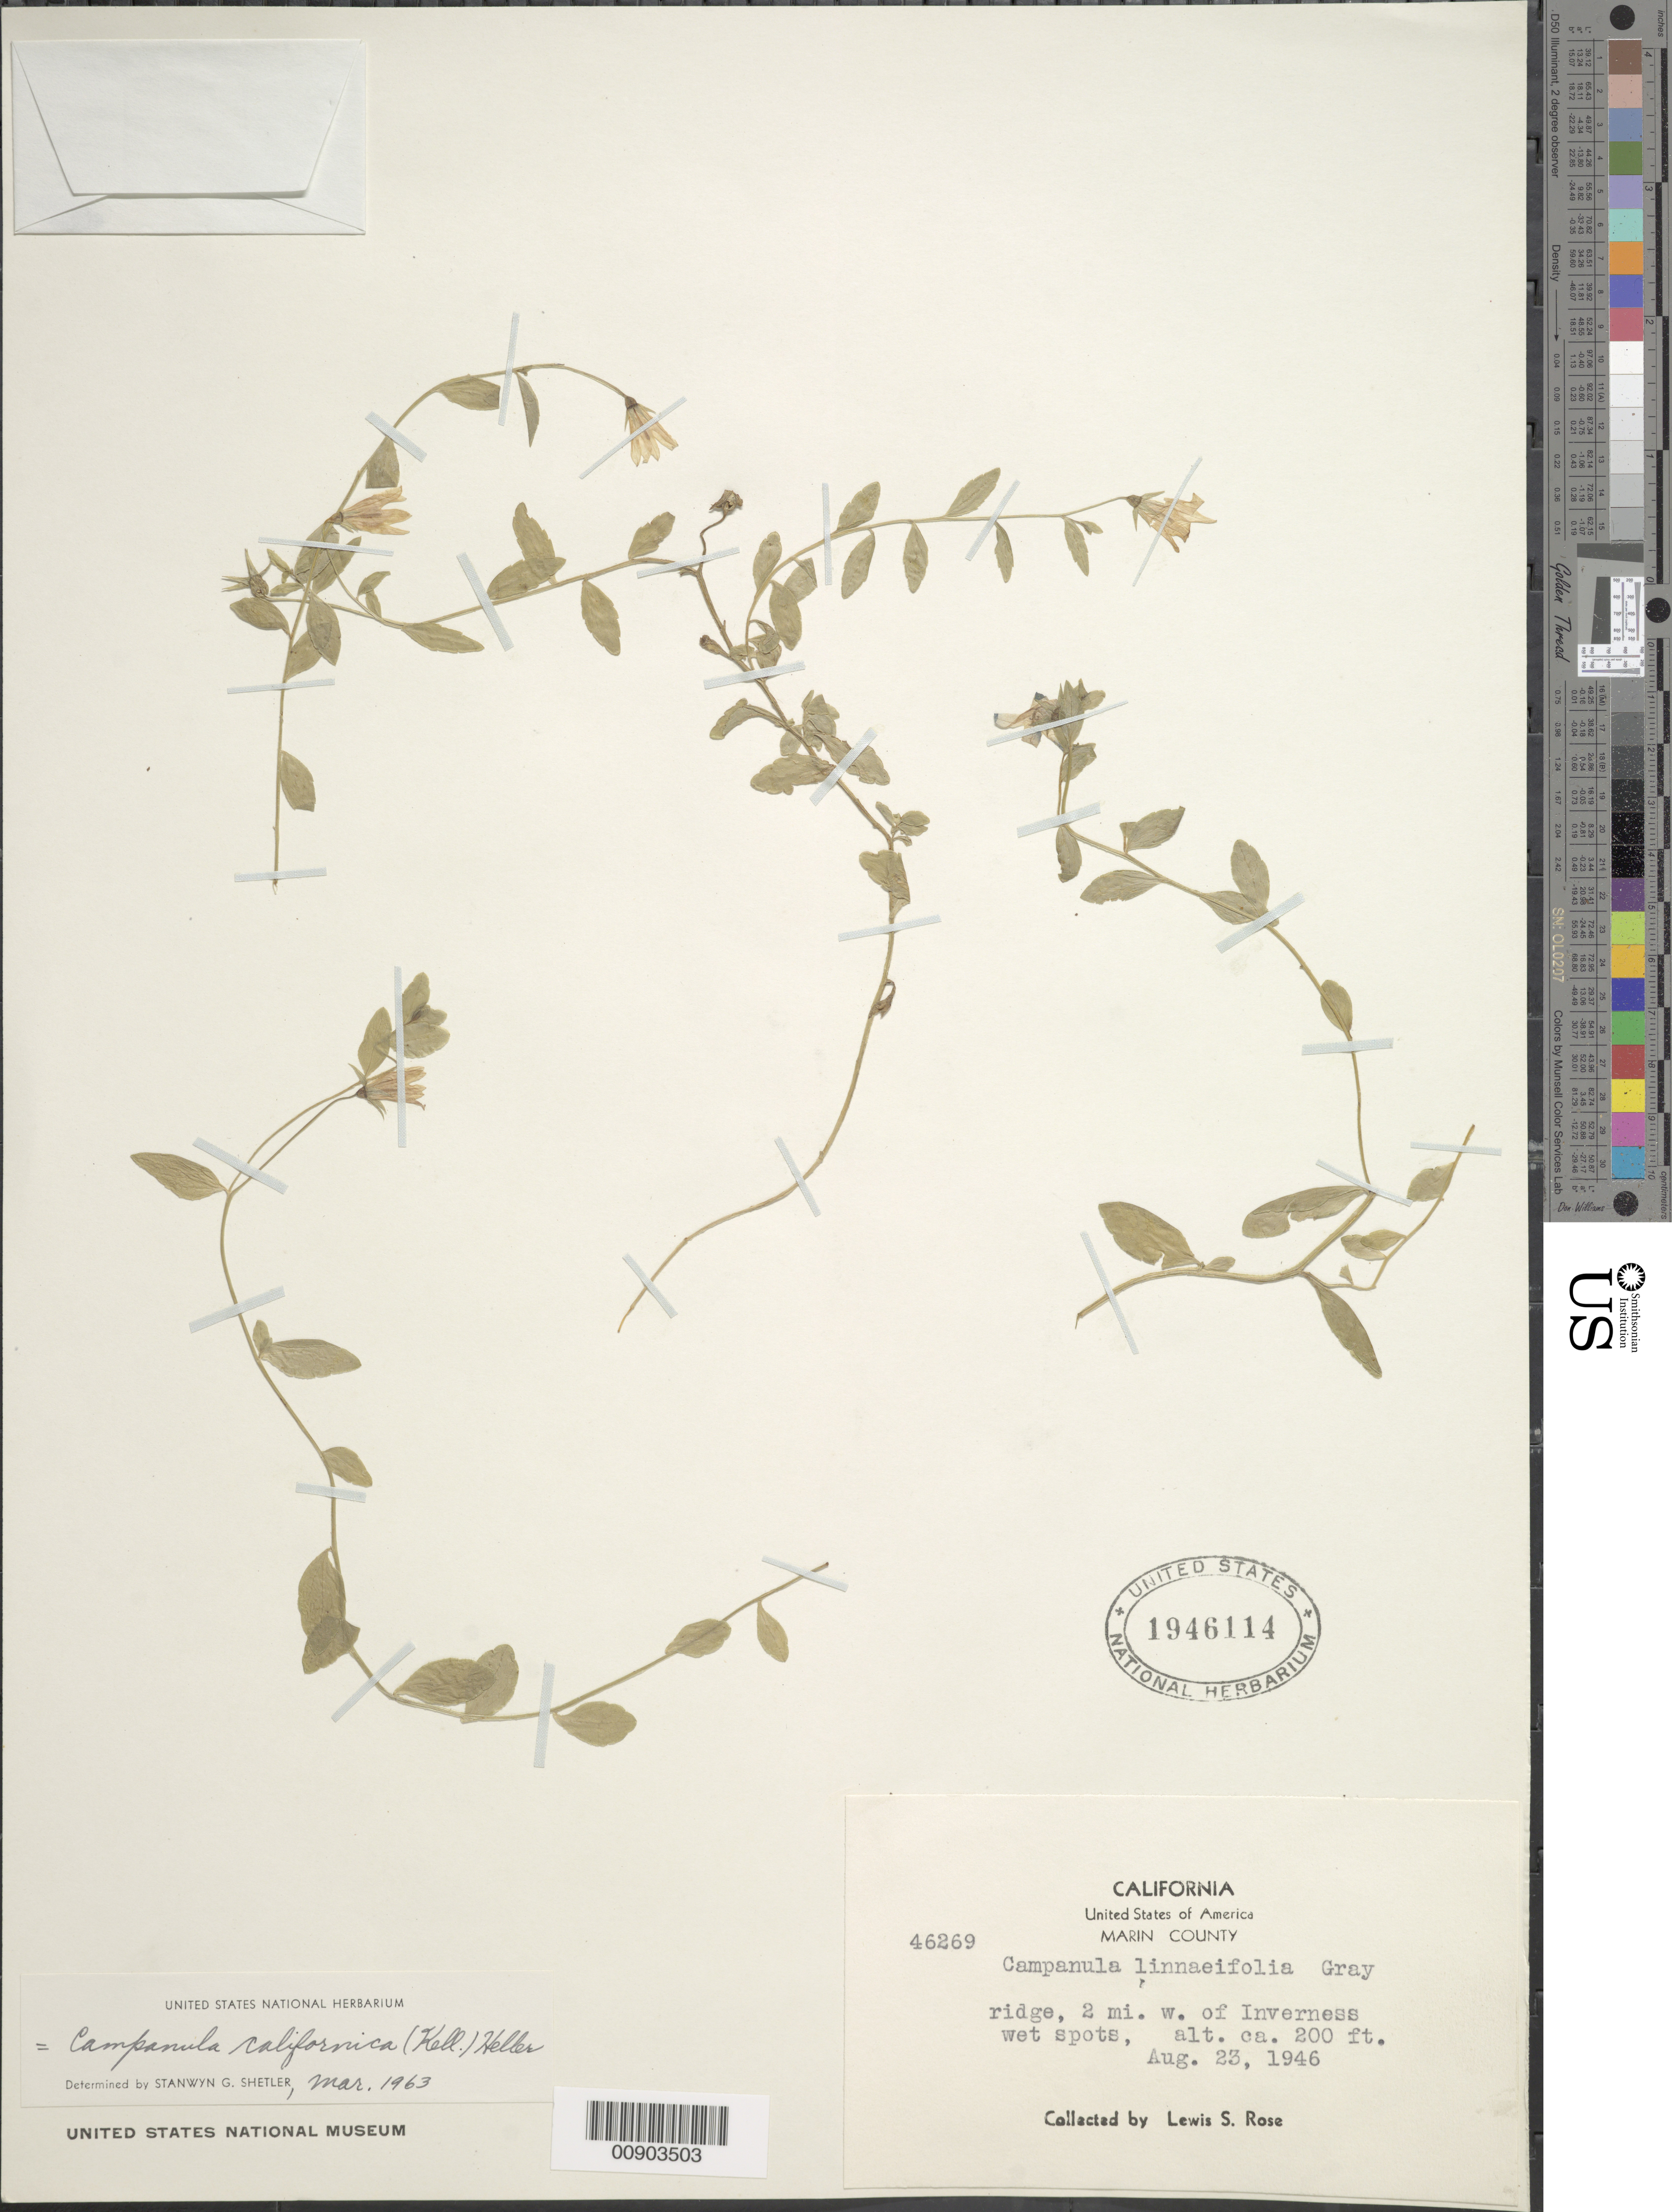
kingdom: Plantae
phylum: Tracheophyta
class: Magnoliopsida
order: Asterales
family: Campanulaceae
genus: Campanula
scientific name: Campanula californica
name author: (Kellogg) A. Heller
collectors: L. S. Rose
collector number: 46269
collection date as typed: Aug 23, 1946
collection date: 1946-08-23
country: United States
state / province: California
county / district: Marin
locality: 2 mi. W. of Inverness.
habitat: wet spots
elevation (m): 61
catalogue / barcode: US 1946114